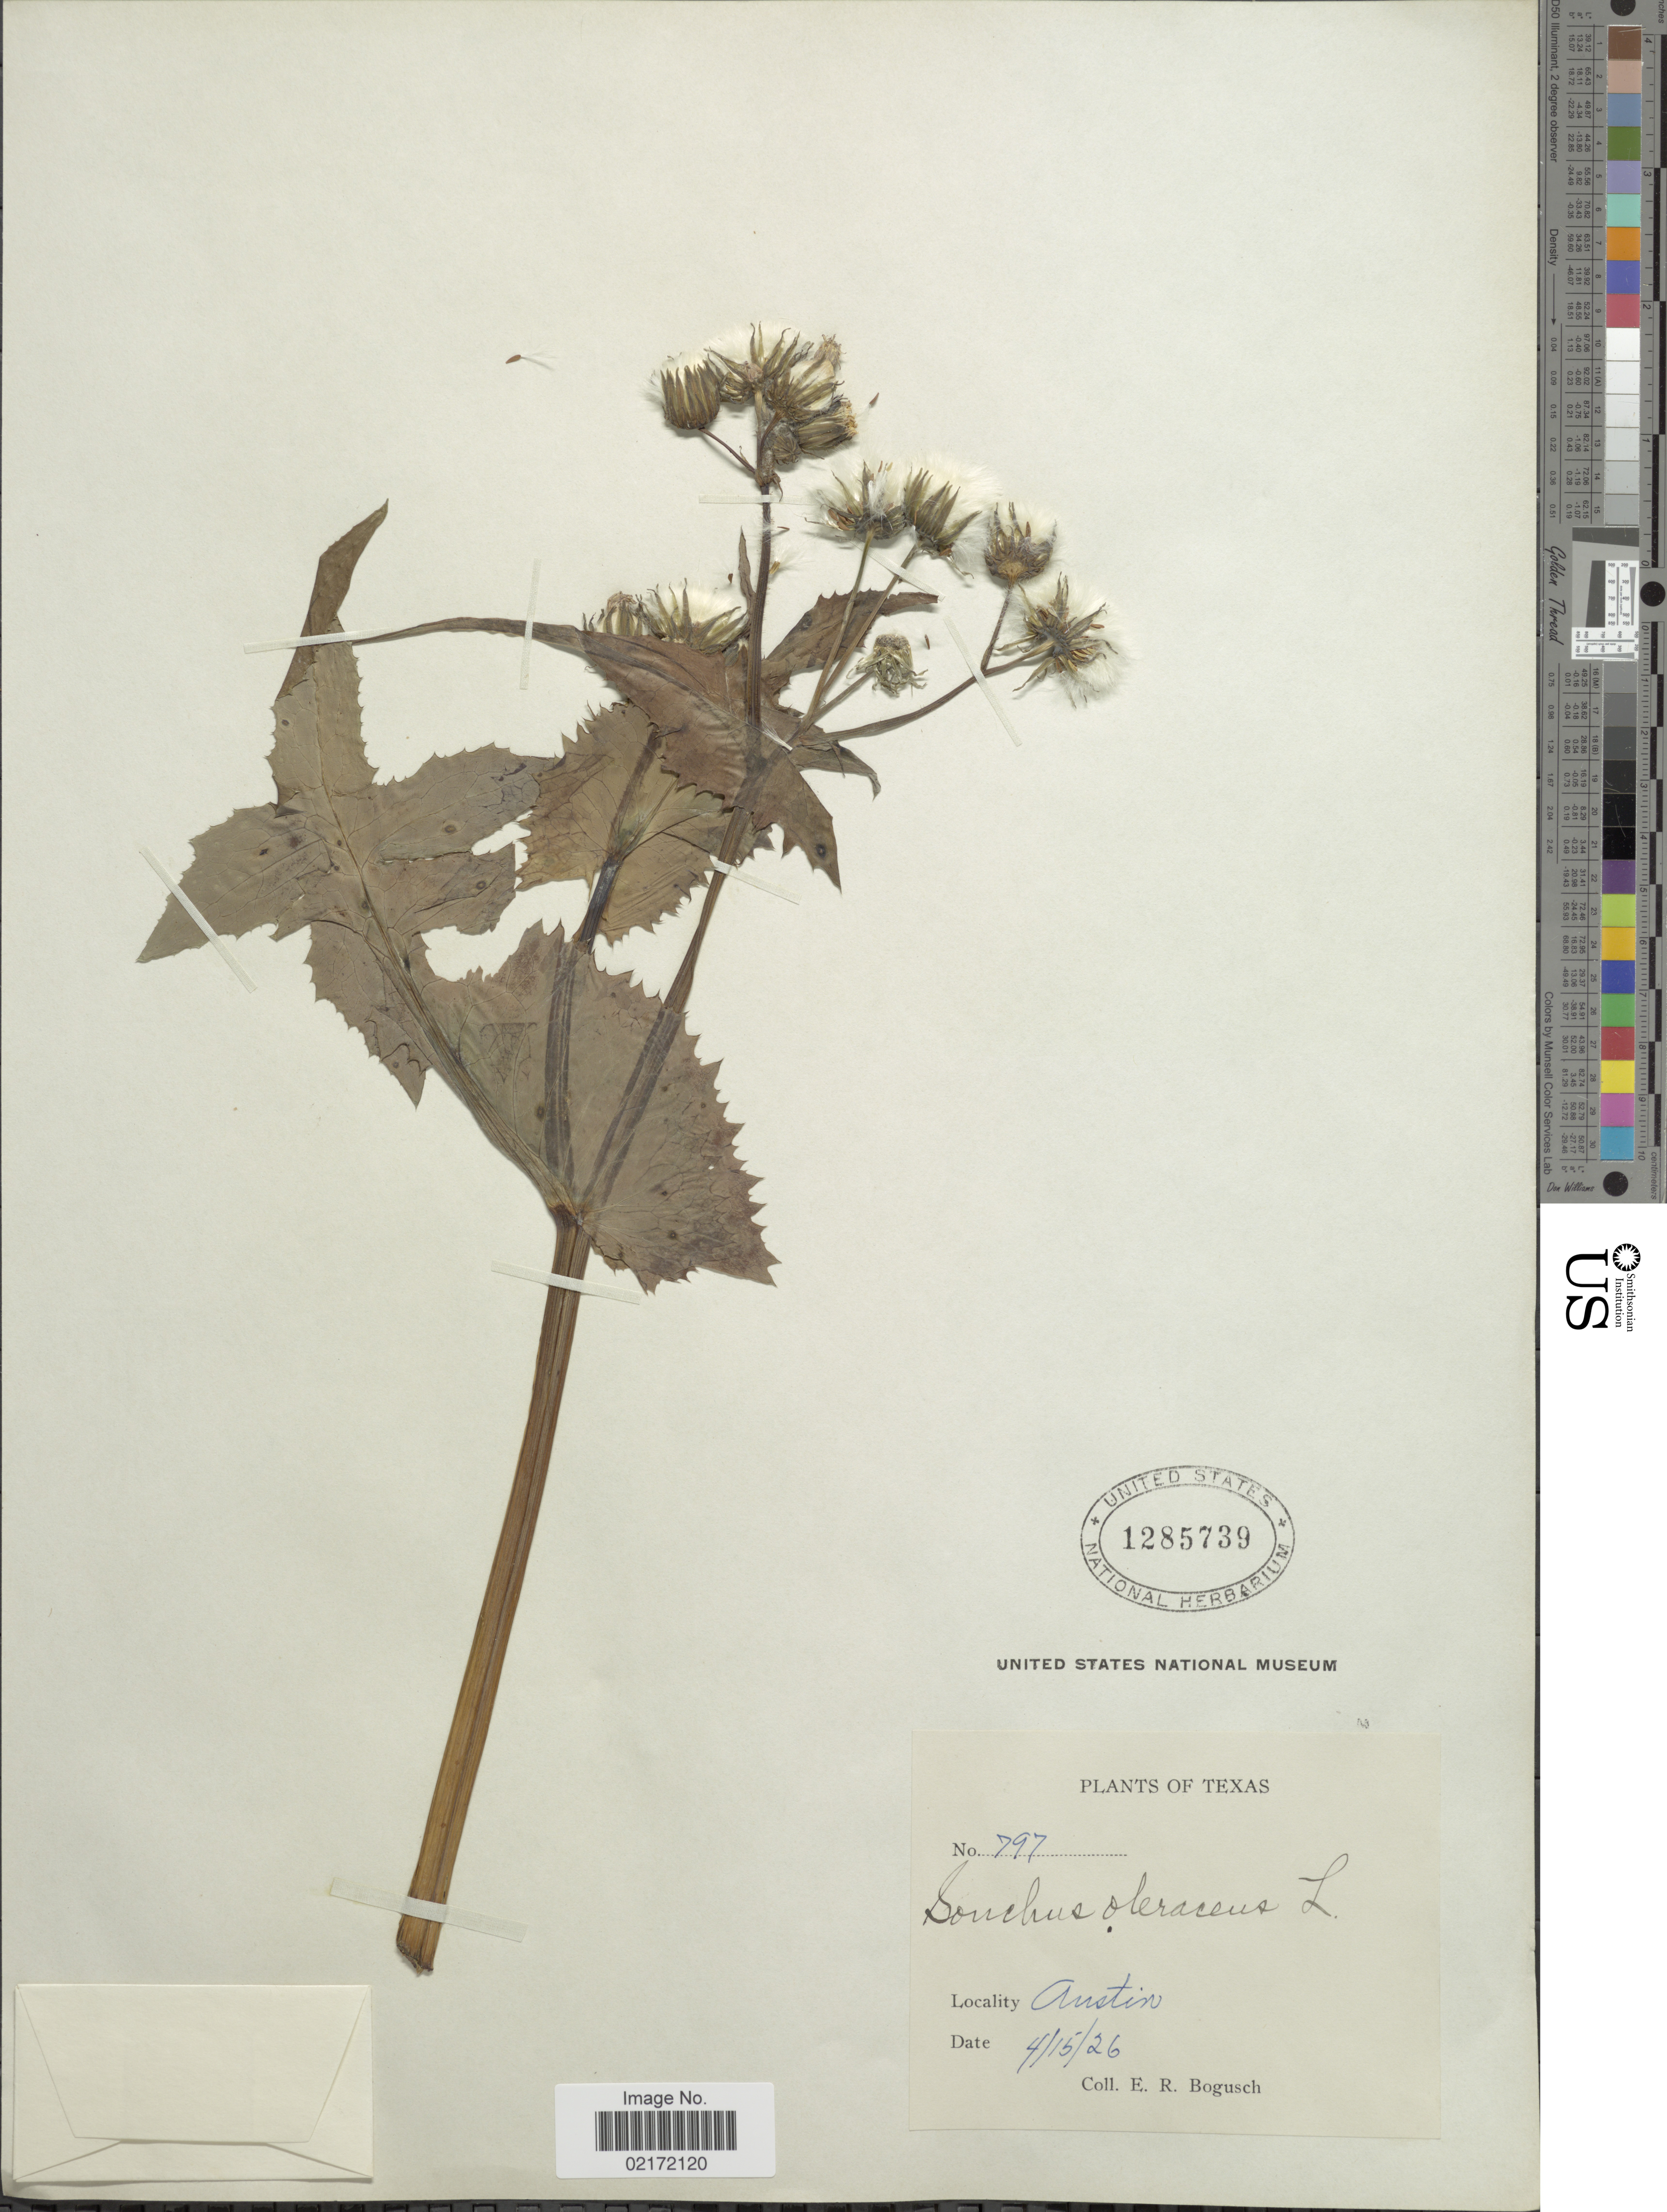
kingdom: Plantae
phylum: Tracheophyta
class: Magnoliopsida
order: Asterales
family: Asteraceae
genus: Sonchus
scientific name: Sonchus oleraceus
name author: L.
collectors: E. Bogusch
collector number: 797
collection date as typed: Transcribed d/m/y: 15/4/26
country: United States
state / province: Texas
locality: Austin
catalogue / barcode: US 1285739